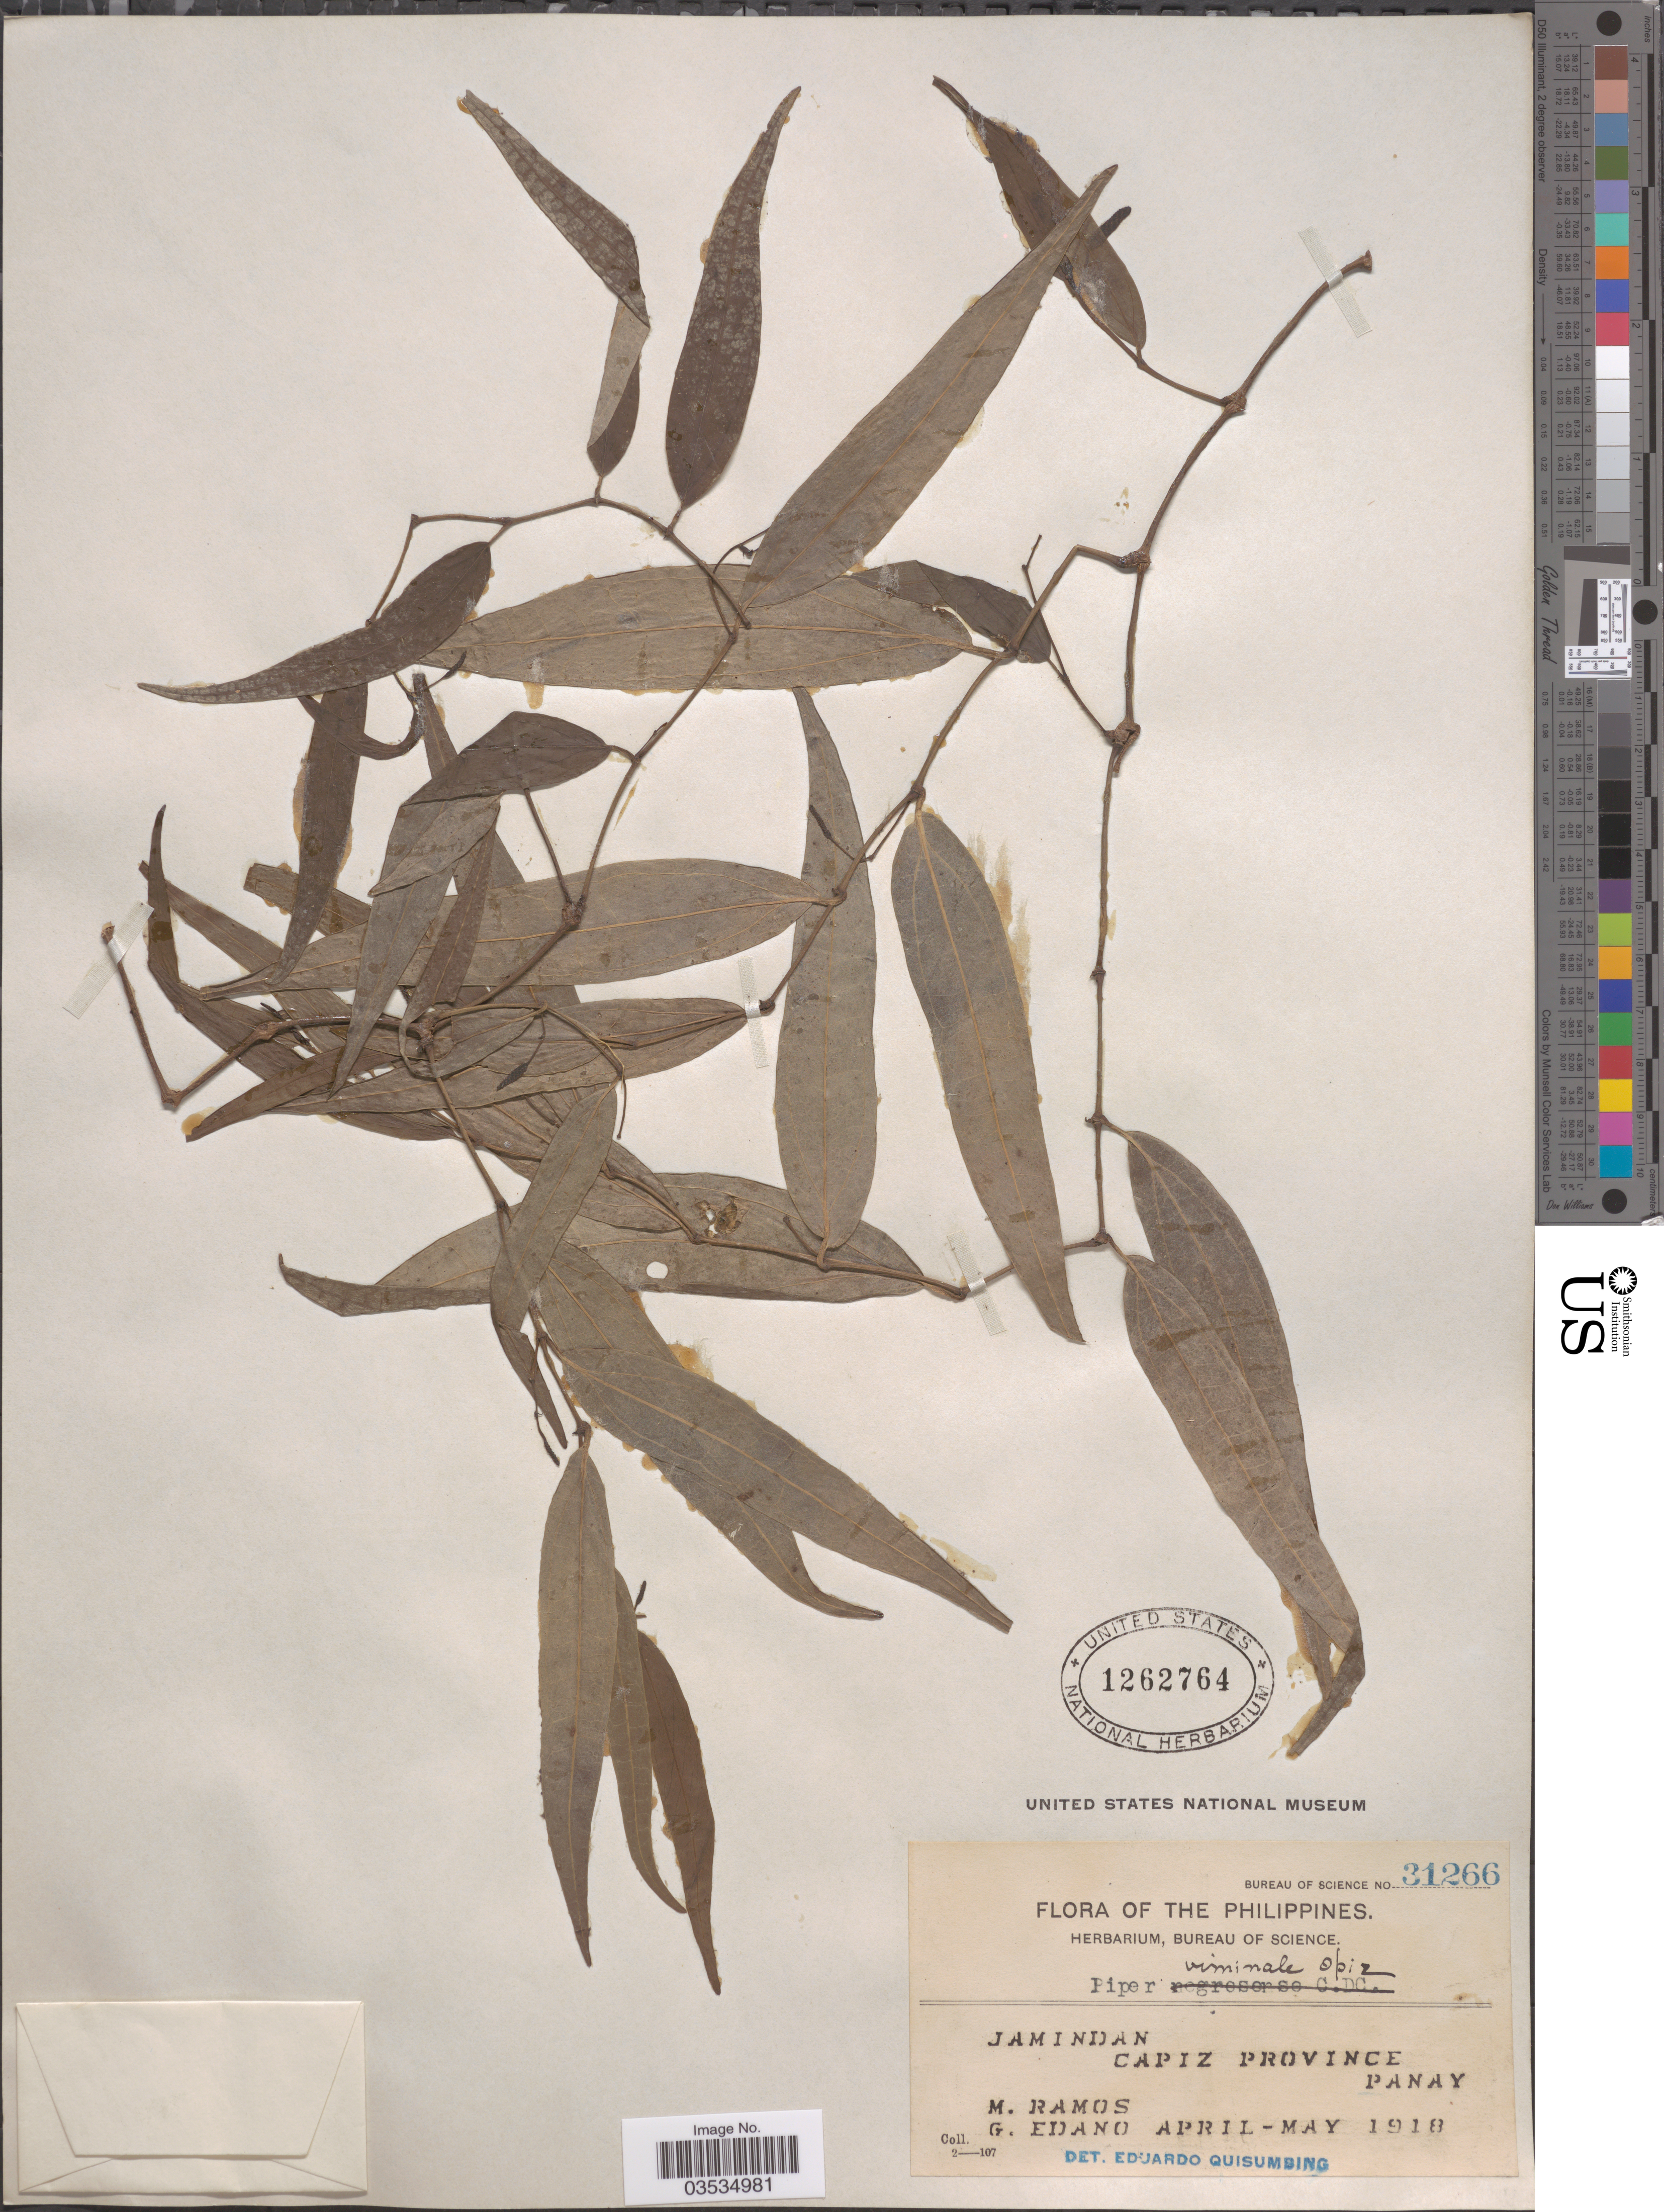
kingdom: Plantae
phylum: Tracheophyta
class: Magnoliopsida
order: Piperales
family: Piperaceae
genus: Piper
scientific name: Piper viminale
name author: Opiz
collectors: M. Ramos & G. Edaño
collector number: Bureau of Science 31266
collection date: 1918-04/1918-05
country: Philippines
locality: Jamindan. Capiz Province. Panay.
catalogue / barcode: US 1262764